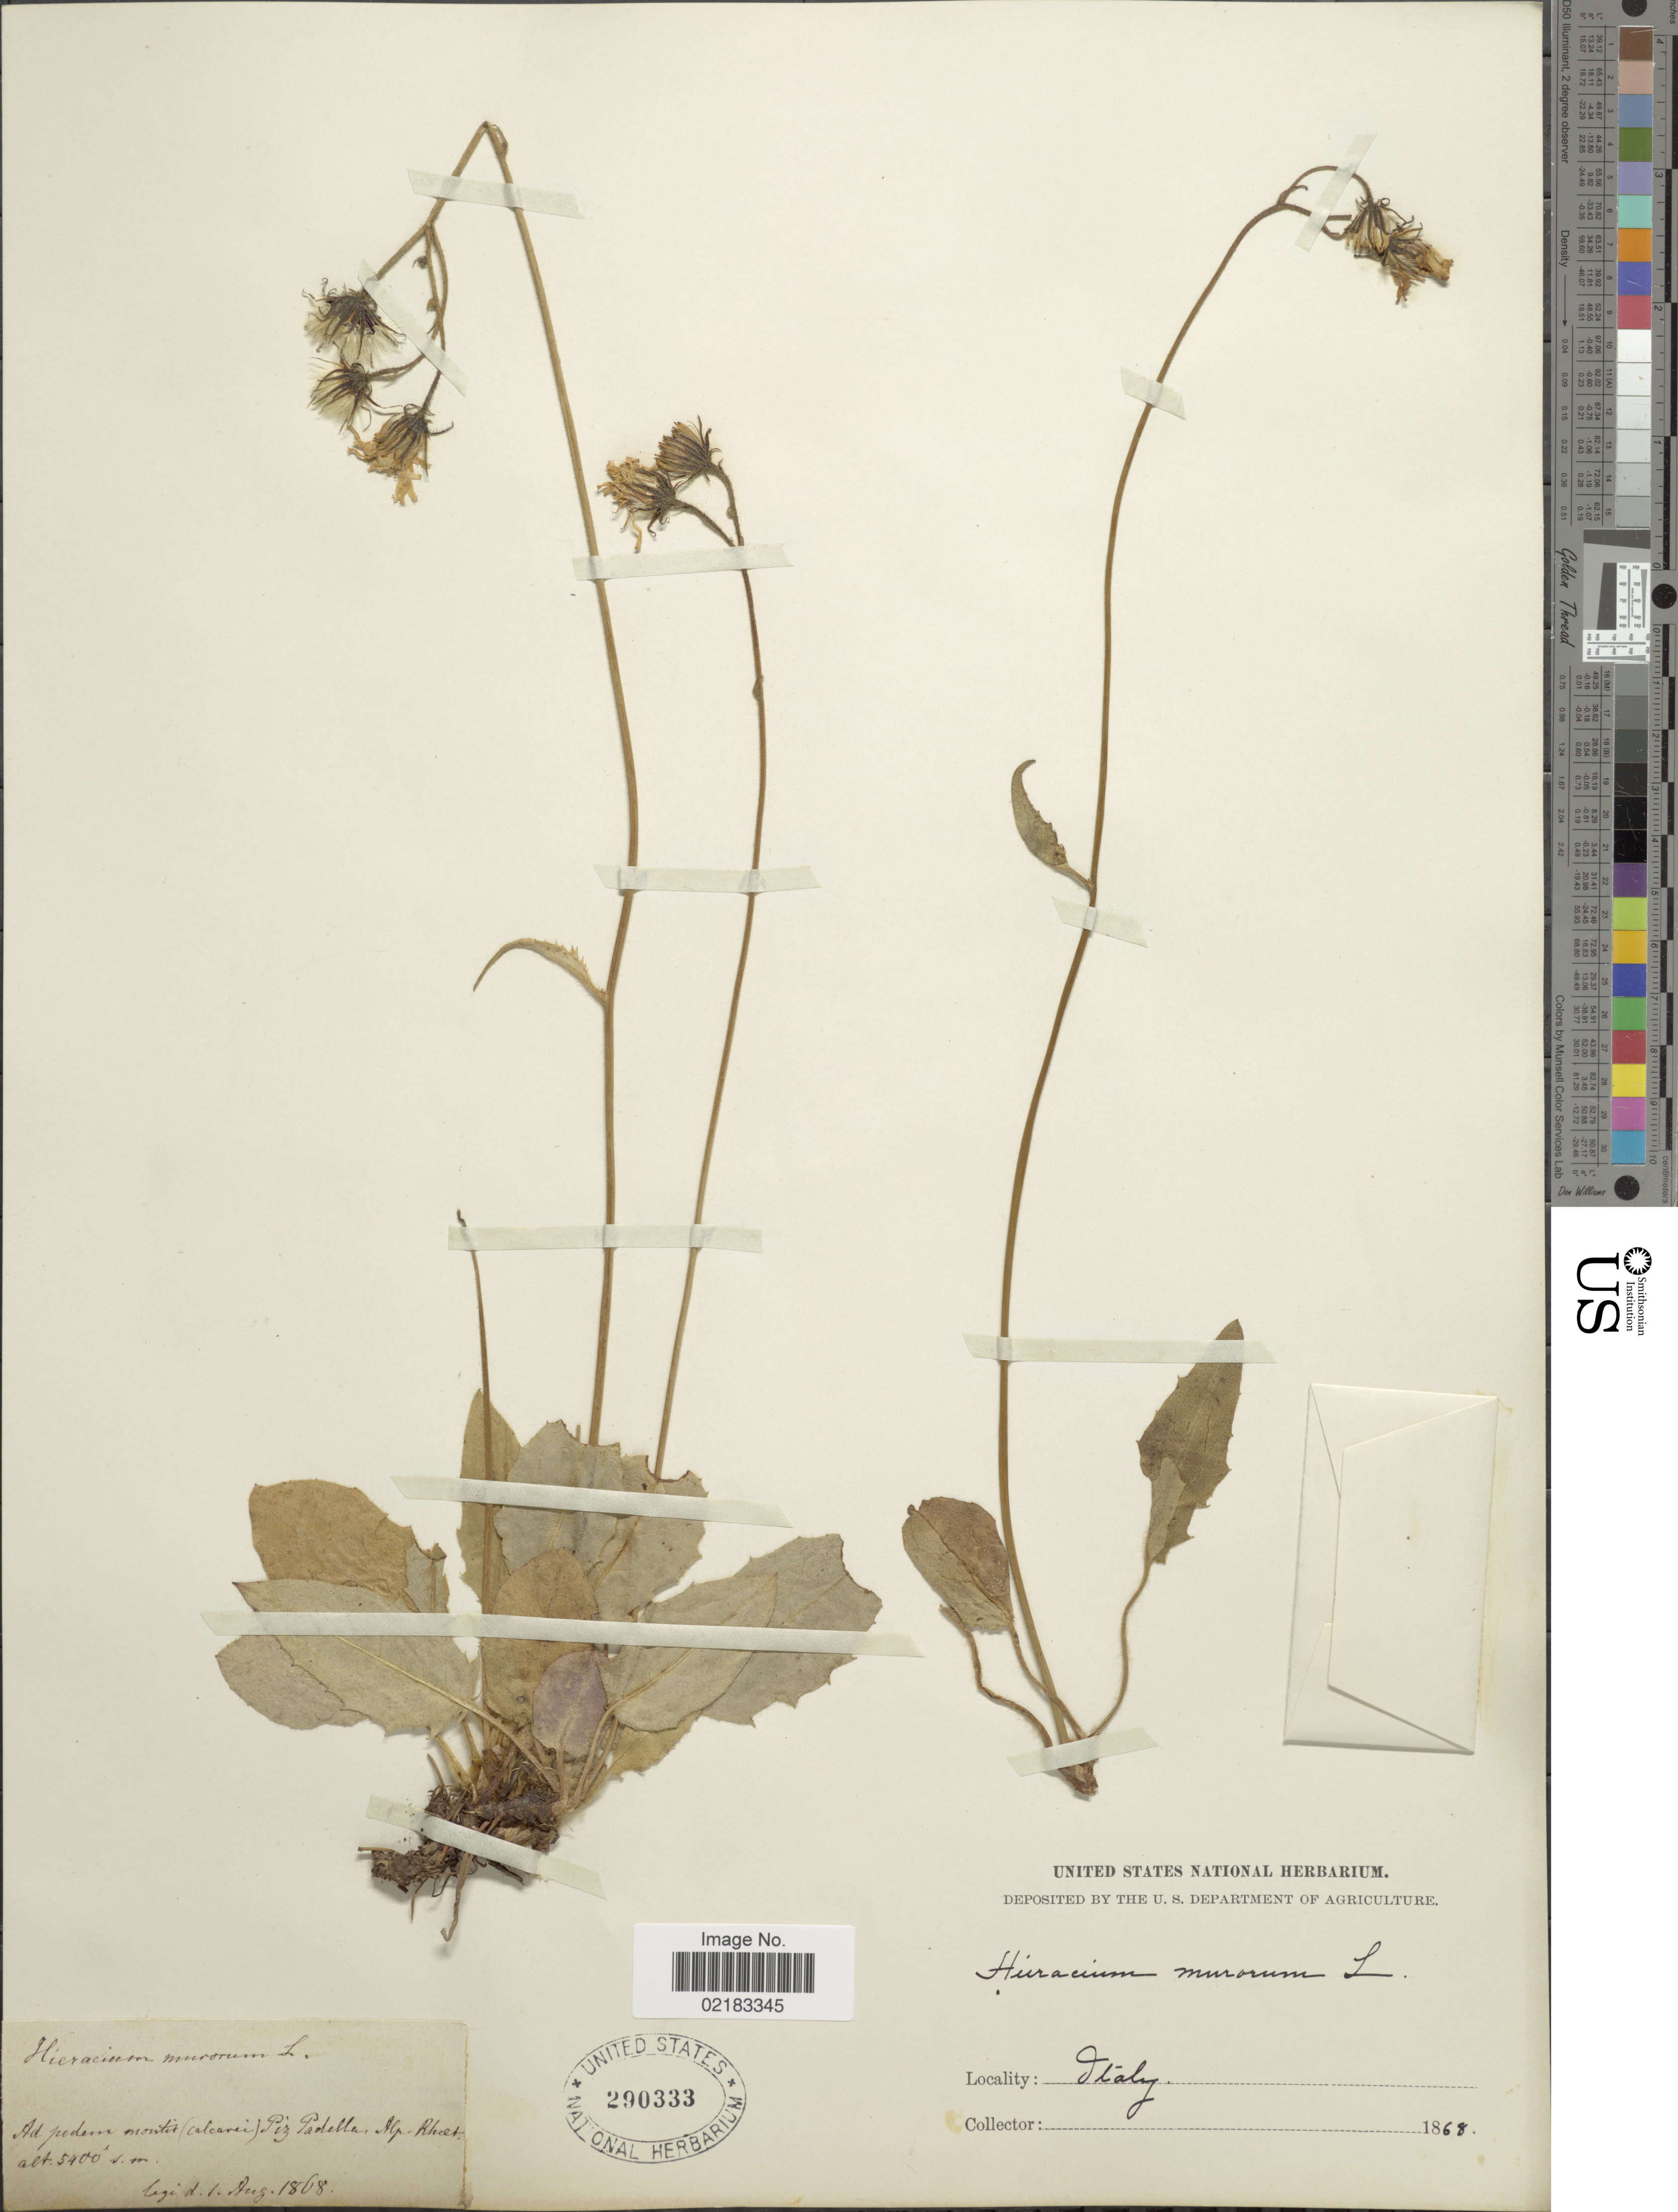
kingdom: Plantae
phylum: Tracheophyta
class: Magnoliopsida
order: Asterales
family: Asteraceae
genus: Hieracium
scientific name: Hieracium murorum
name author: L.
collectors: D. I.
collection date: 1868-08-01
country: Italy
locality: Ad pedem montir( calcarei) Piz Padella, Alp Rhiet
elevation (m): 1646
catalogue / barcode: US 290333